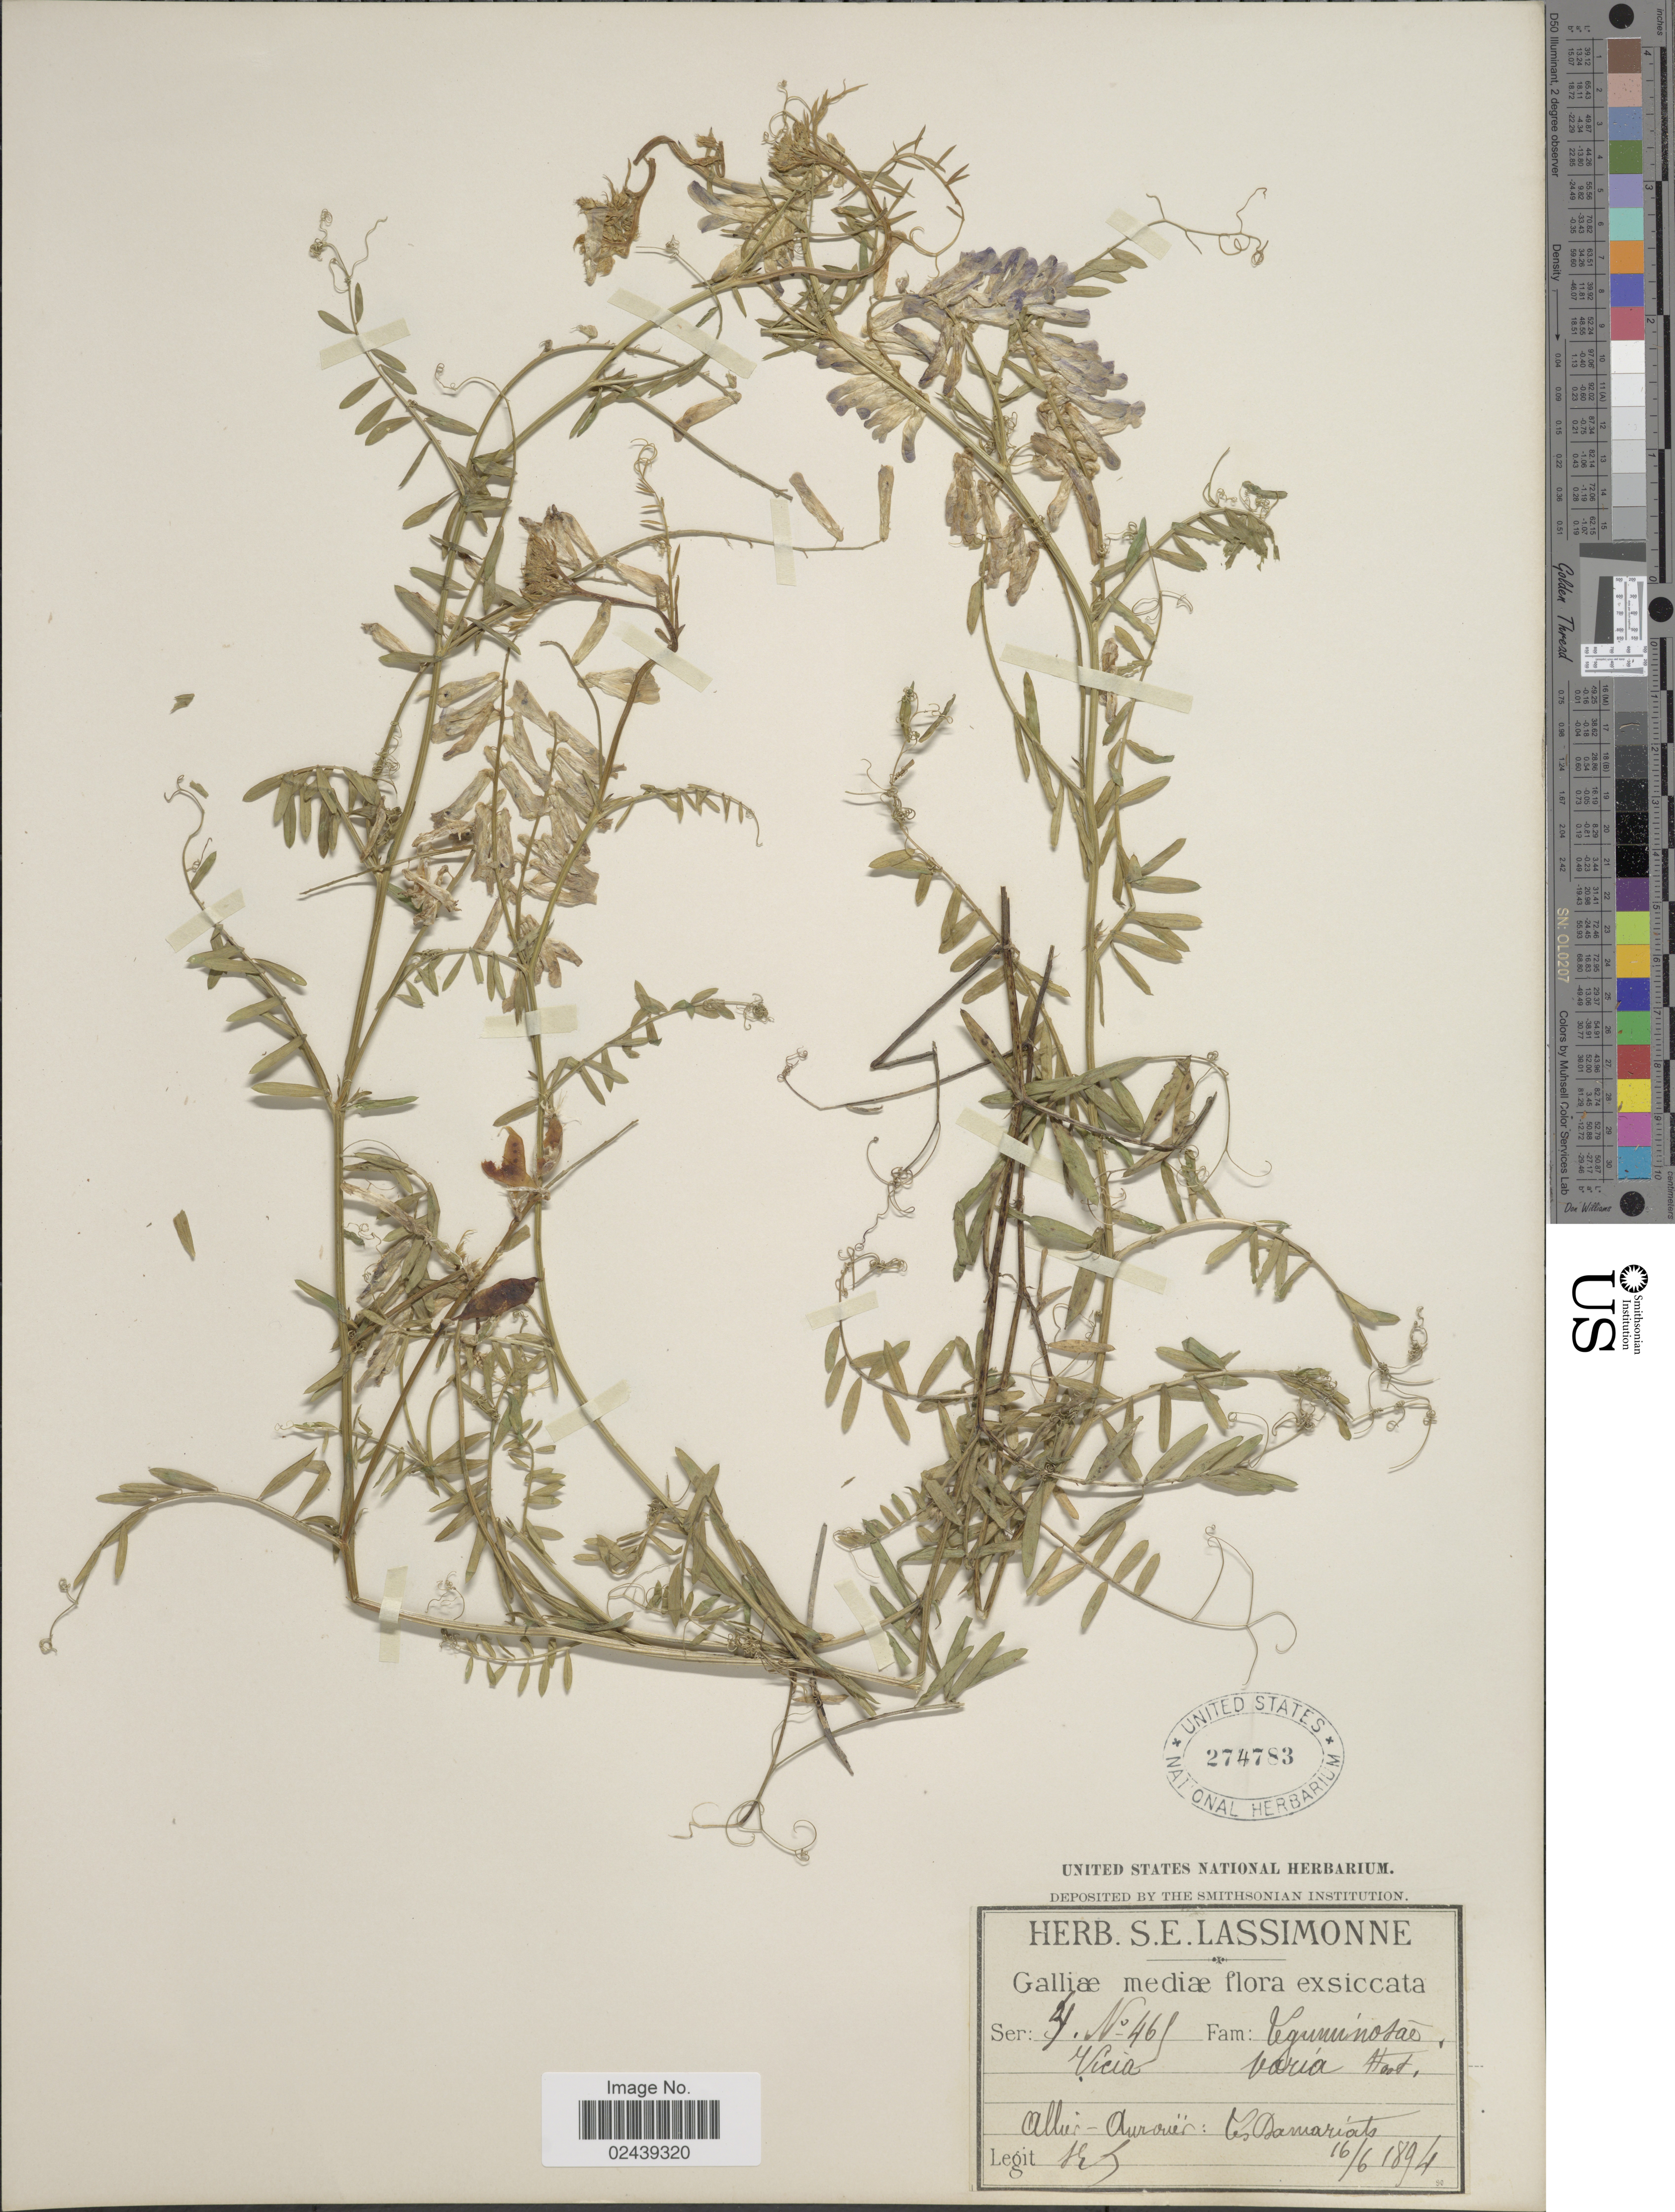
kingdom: Plantae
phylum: Tracheophyta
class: Magnoliopsida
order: Fabales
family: Fabaceae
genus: Vicia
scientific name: Vicia varia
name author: Host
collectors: S. Lassimonne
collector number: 469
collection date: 1894-06-16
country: France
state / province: Auvergne-Rhône-Alpes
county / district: Allier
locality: Galliæ mediæ [Central France]. Allier - Aurouër: Les Damariats.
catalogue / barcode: US 274783